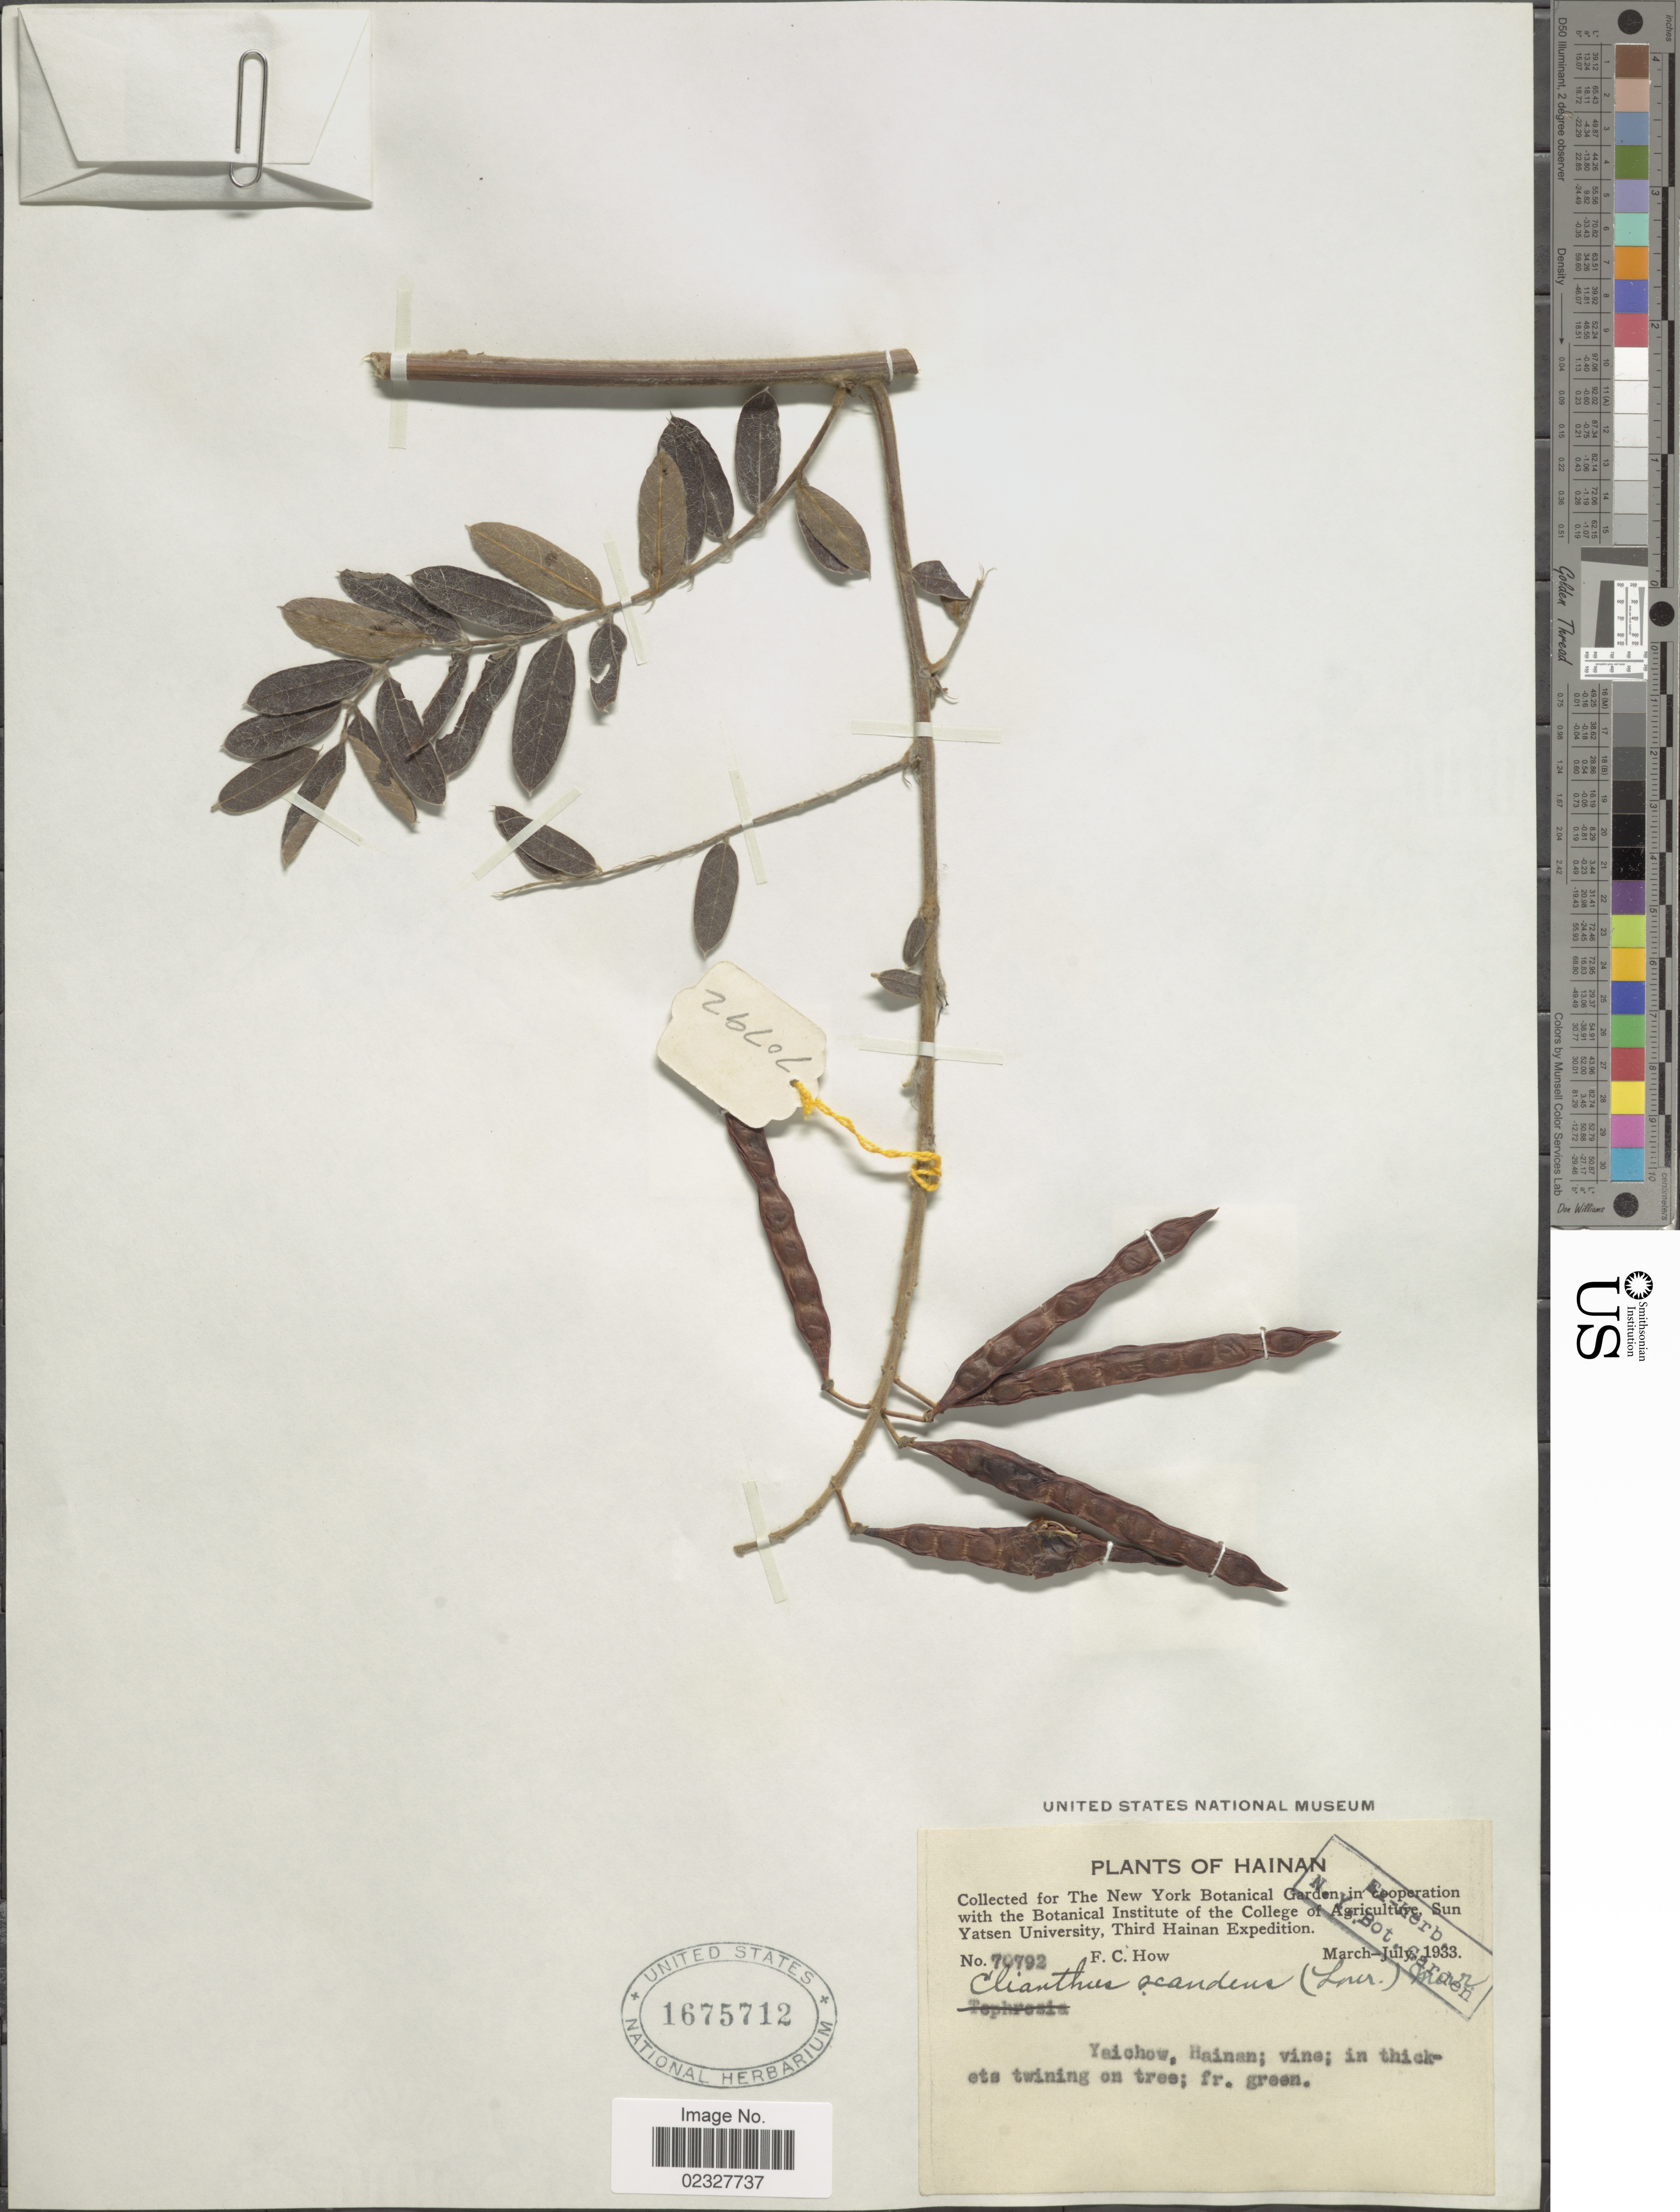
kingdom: Plantae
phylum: Tracheophyta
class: Magnoliopsida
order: Fabales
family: Fabaceae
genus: Clianthus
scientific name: Clianthus scandens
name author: (Lour.) Merr.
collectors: F. C. How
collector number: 70792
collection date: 1933-03/1933-07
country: China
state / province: Hainan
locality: Yaichow, Hainan.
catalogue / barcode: US 1675712